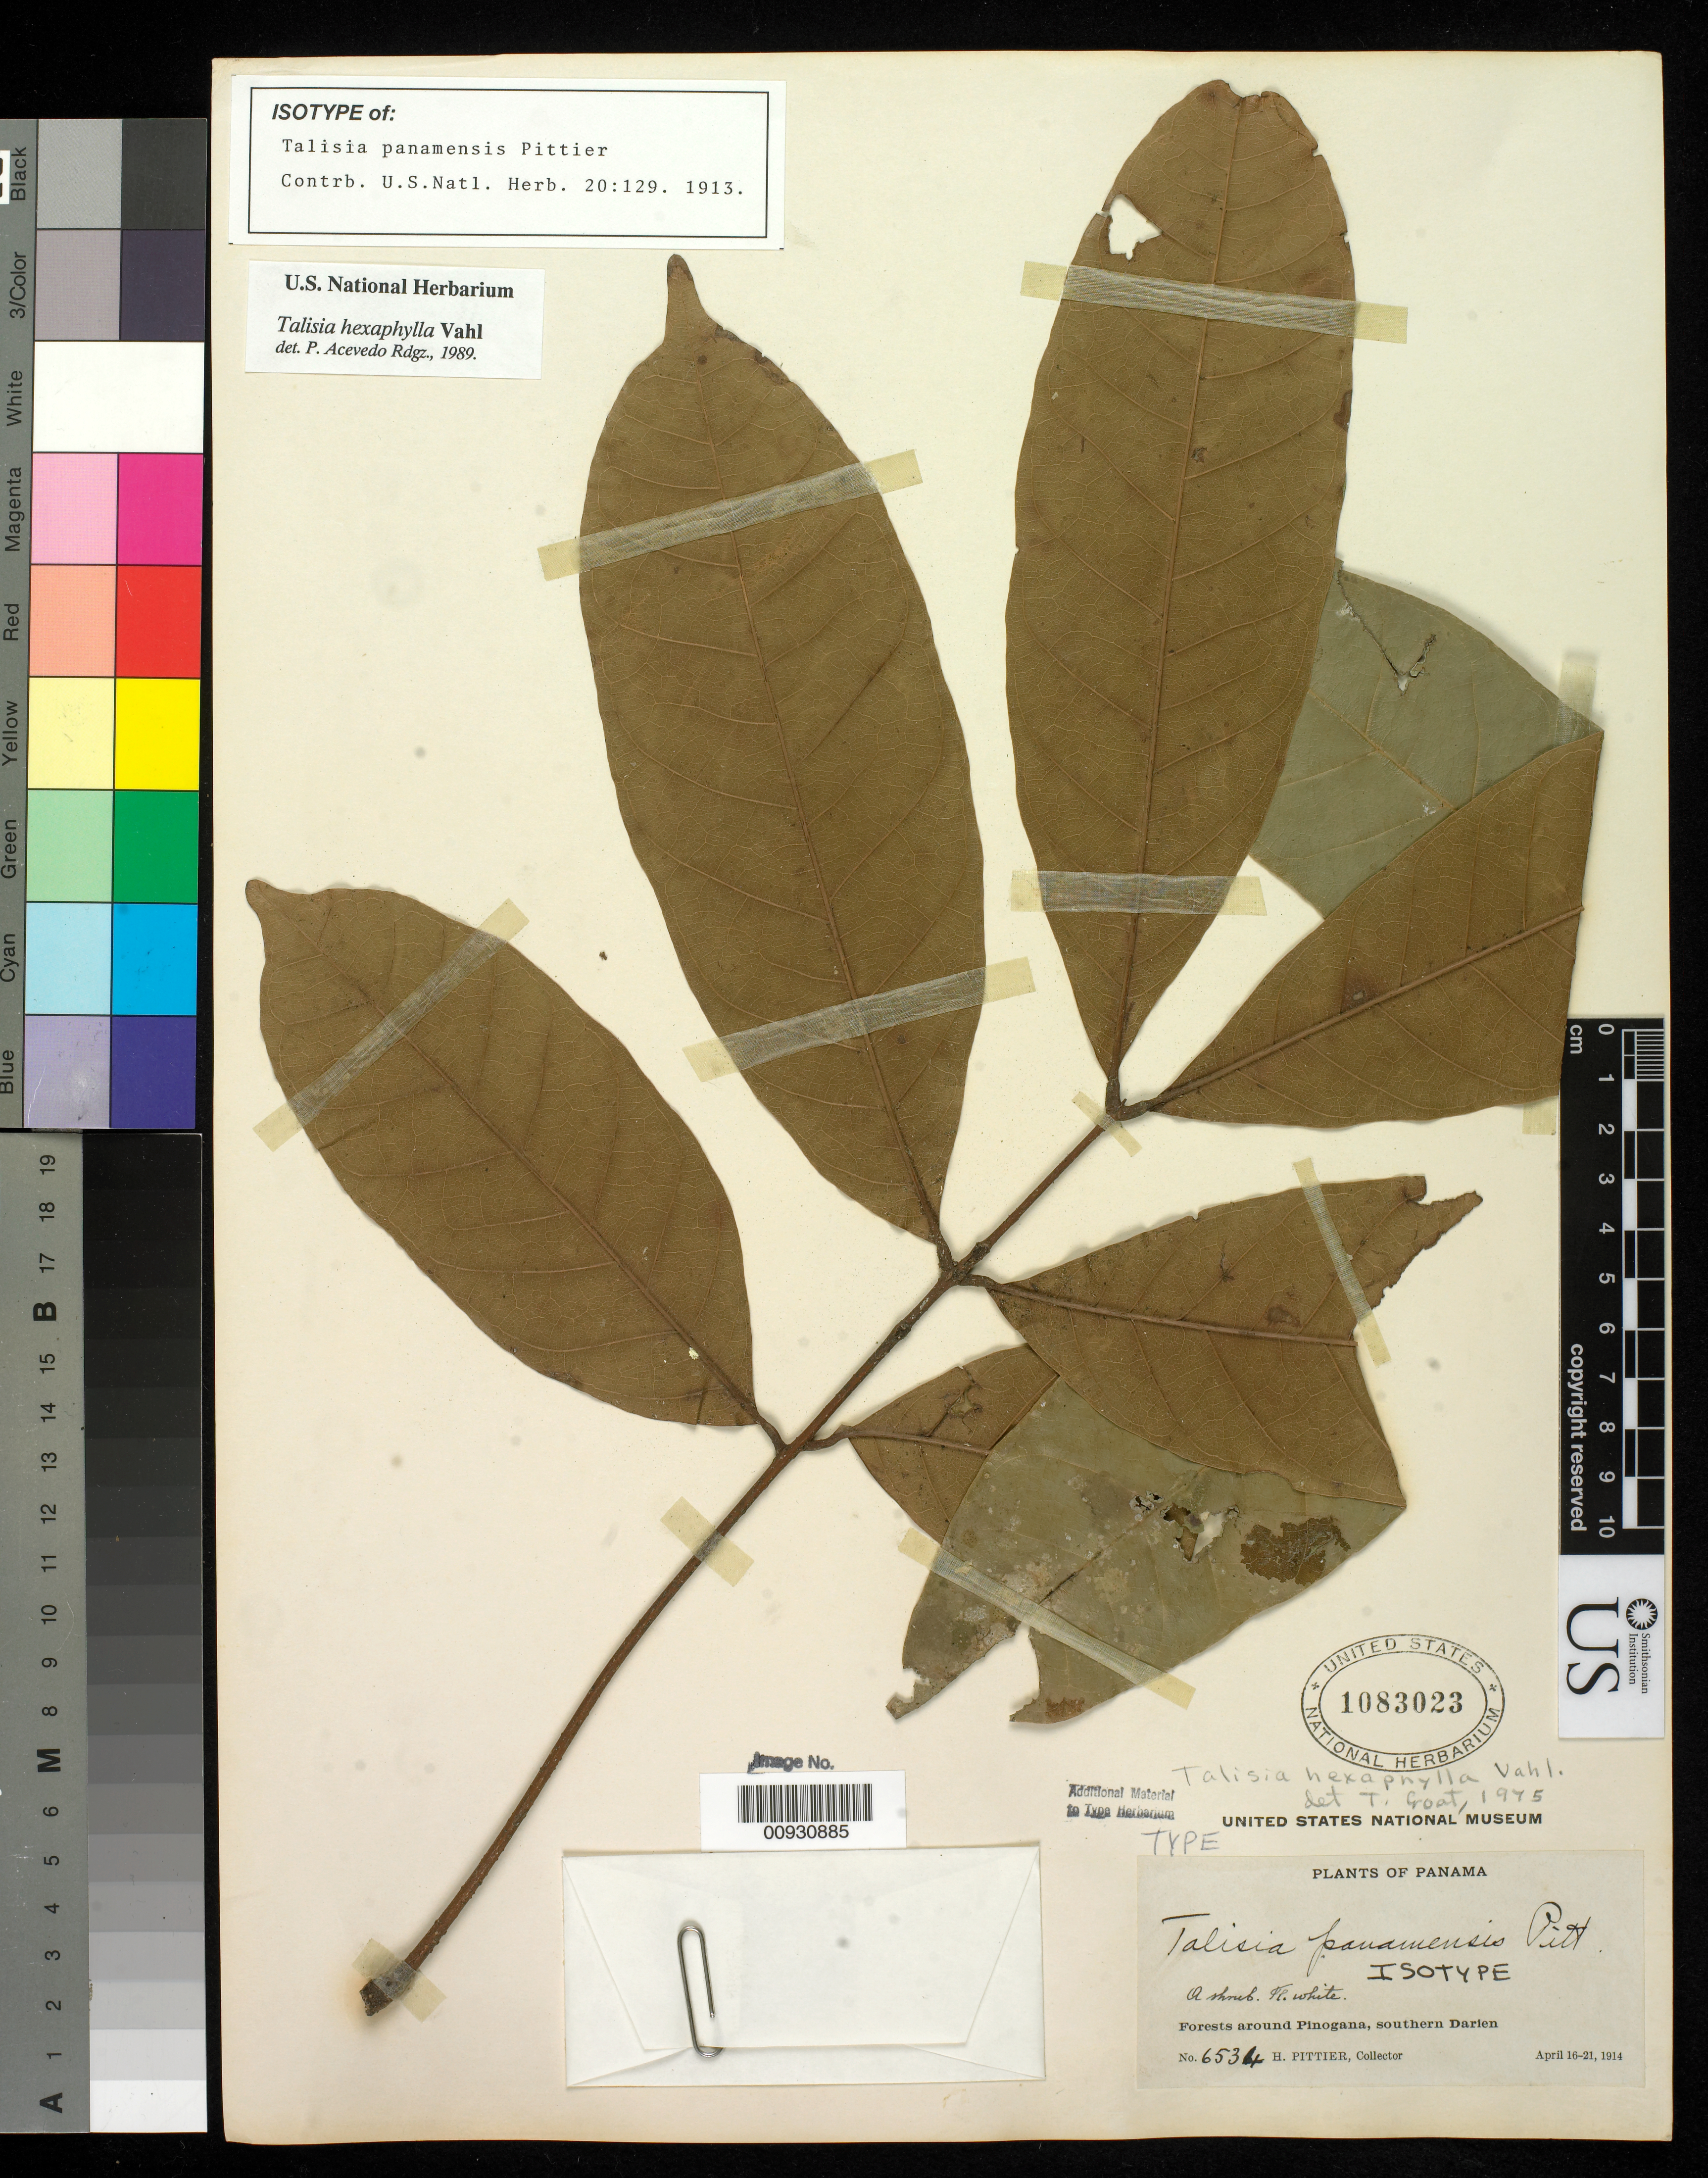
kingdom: Plantae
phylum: Tracheophyta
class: Magnoliopsida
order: Sapindales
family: Sapindaceae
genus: Talisia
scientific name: Talisia panamensis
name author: Pittier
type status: Isotype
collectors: H. F. Pittier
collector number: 6534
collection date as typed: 16 Apr 1914 to 21 Apr 1914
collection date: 1914-04-16/1914-04-21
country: Panama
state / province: Darién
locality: Forests around Pinogana.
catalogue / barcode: US 1083023